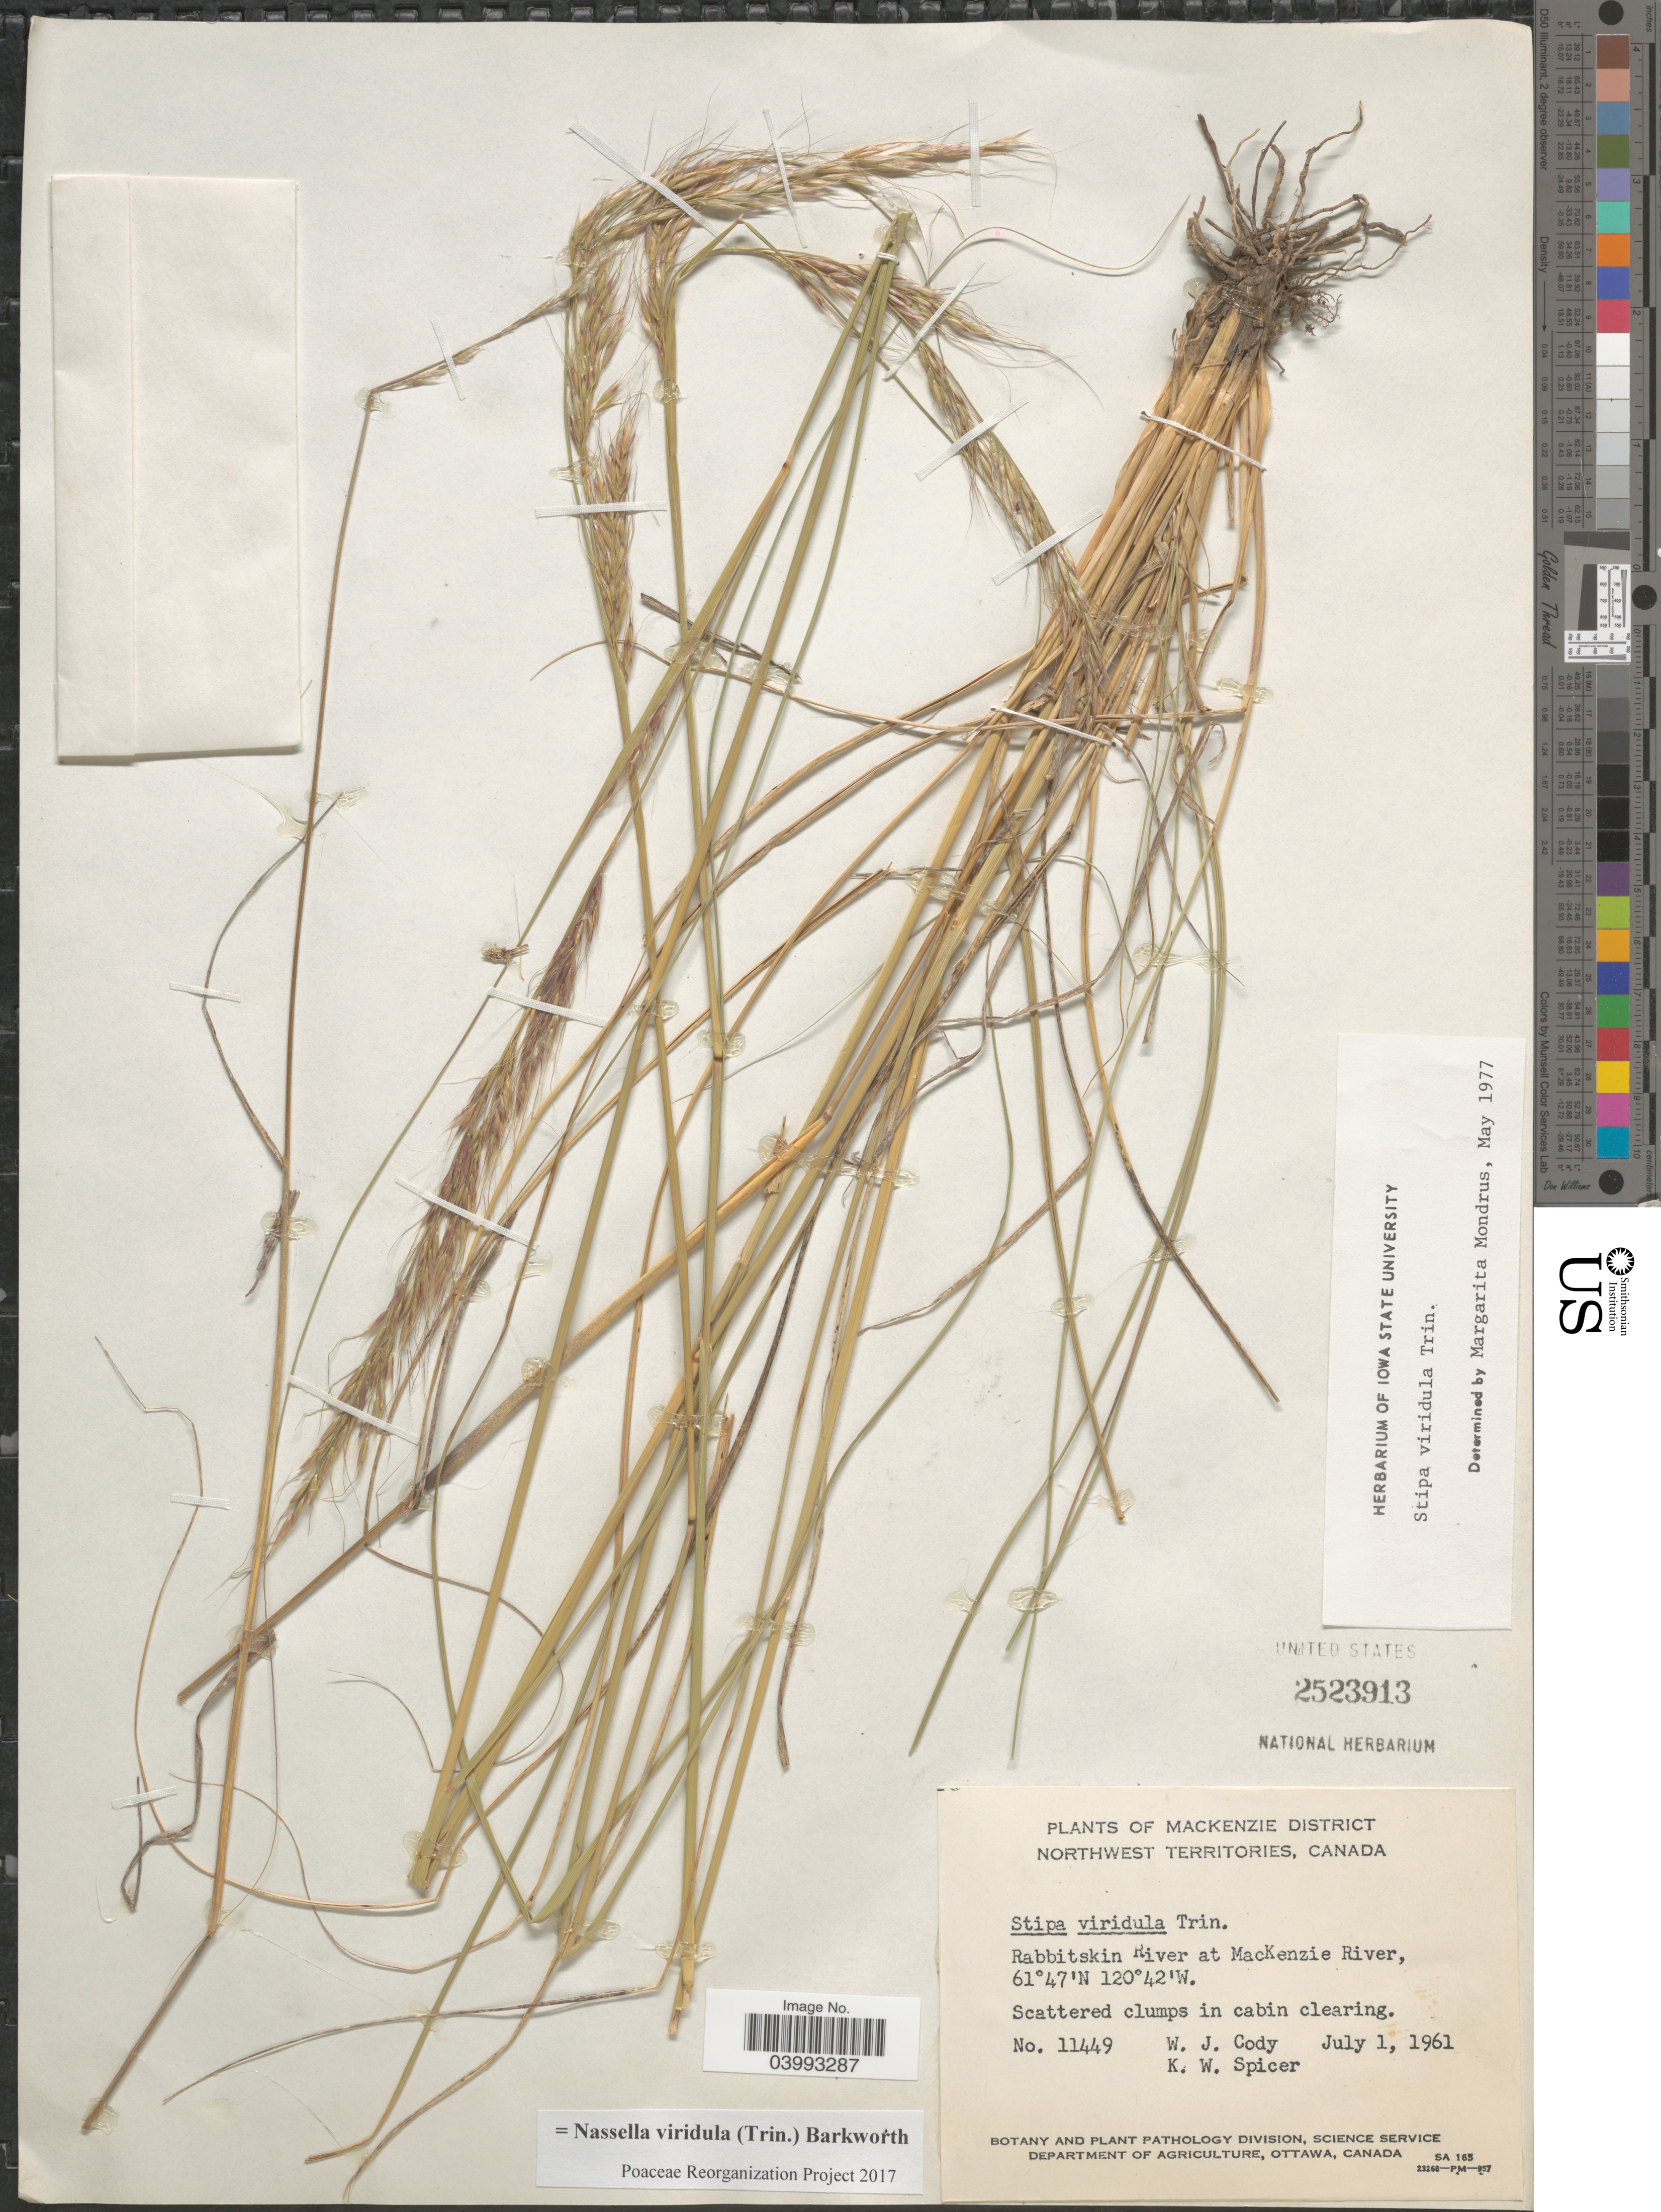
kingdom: Plantae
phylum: Tracheophyta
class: Liliopsida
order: Poales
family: Poaceae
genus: Nassella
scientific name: Nassella viridula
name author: (Trin.) Barkworth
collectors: W. Cody & K. Spicer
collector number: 11449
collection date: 1961-07-01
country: Canada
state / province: Northwest Territories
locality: Mackenzie District. Rabbitskin River at Mackenzie River.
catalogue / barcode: US 2523913